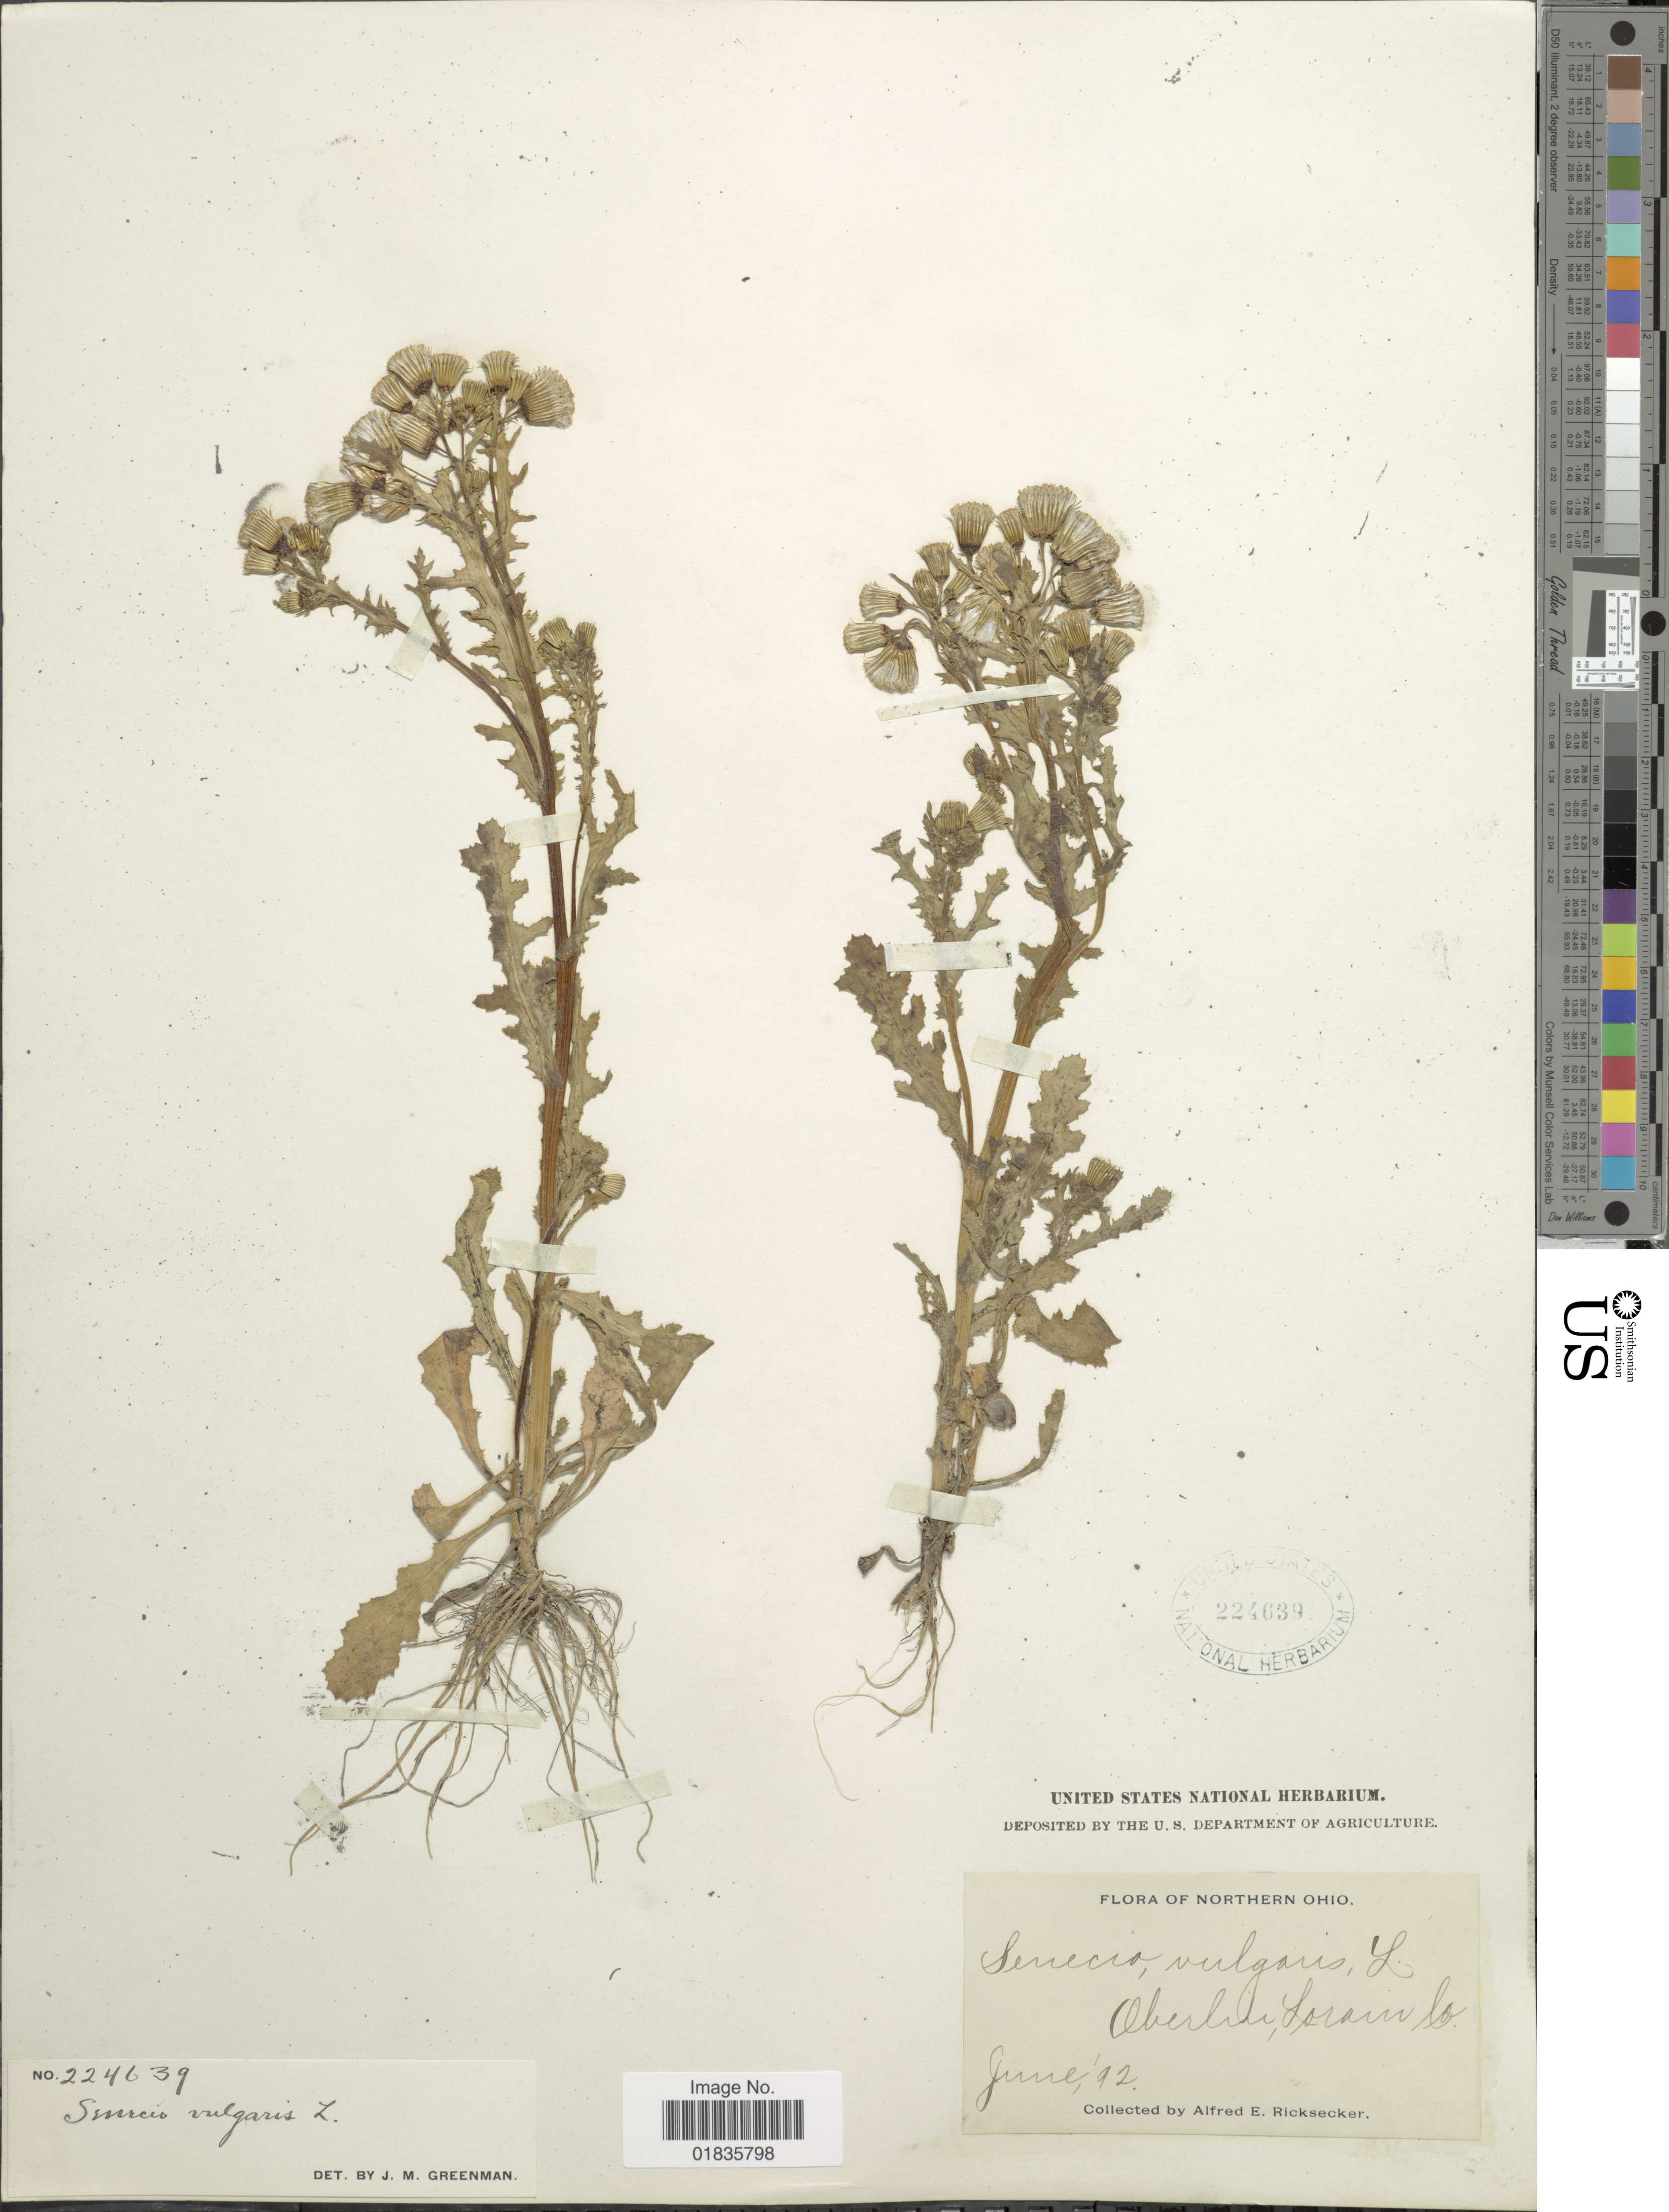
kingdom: Plantae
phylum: Tracheophyta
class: Magnoliopsida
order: Asterales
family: Asteraceae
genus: Senecio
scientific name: Senecio vulgaris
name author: L.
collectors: A. E. Ricksecker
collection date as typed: Transcribed d/m/y: /6/12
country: United States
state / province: Ohio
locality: Northern Ohio, Oberlin, Lorain Co.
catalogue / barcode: US 224639